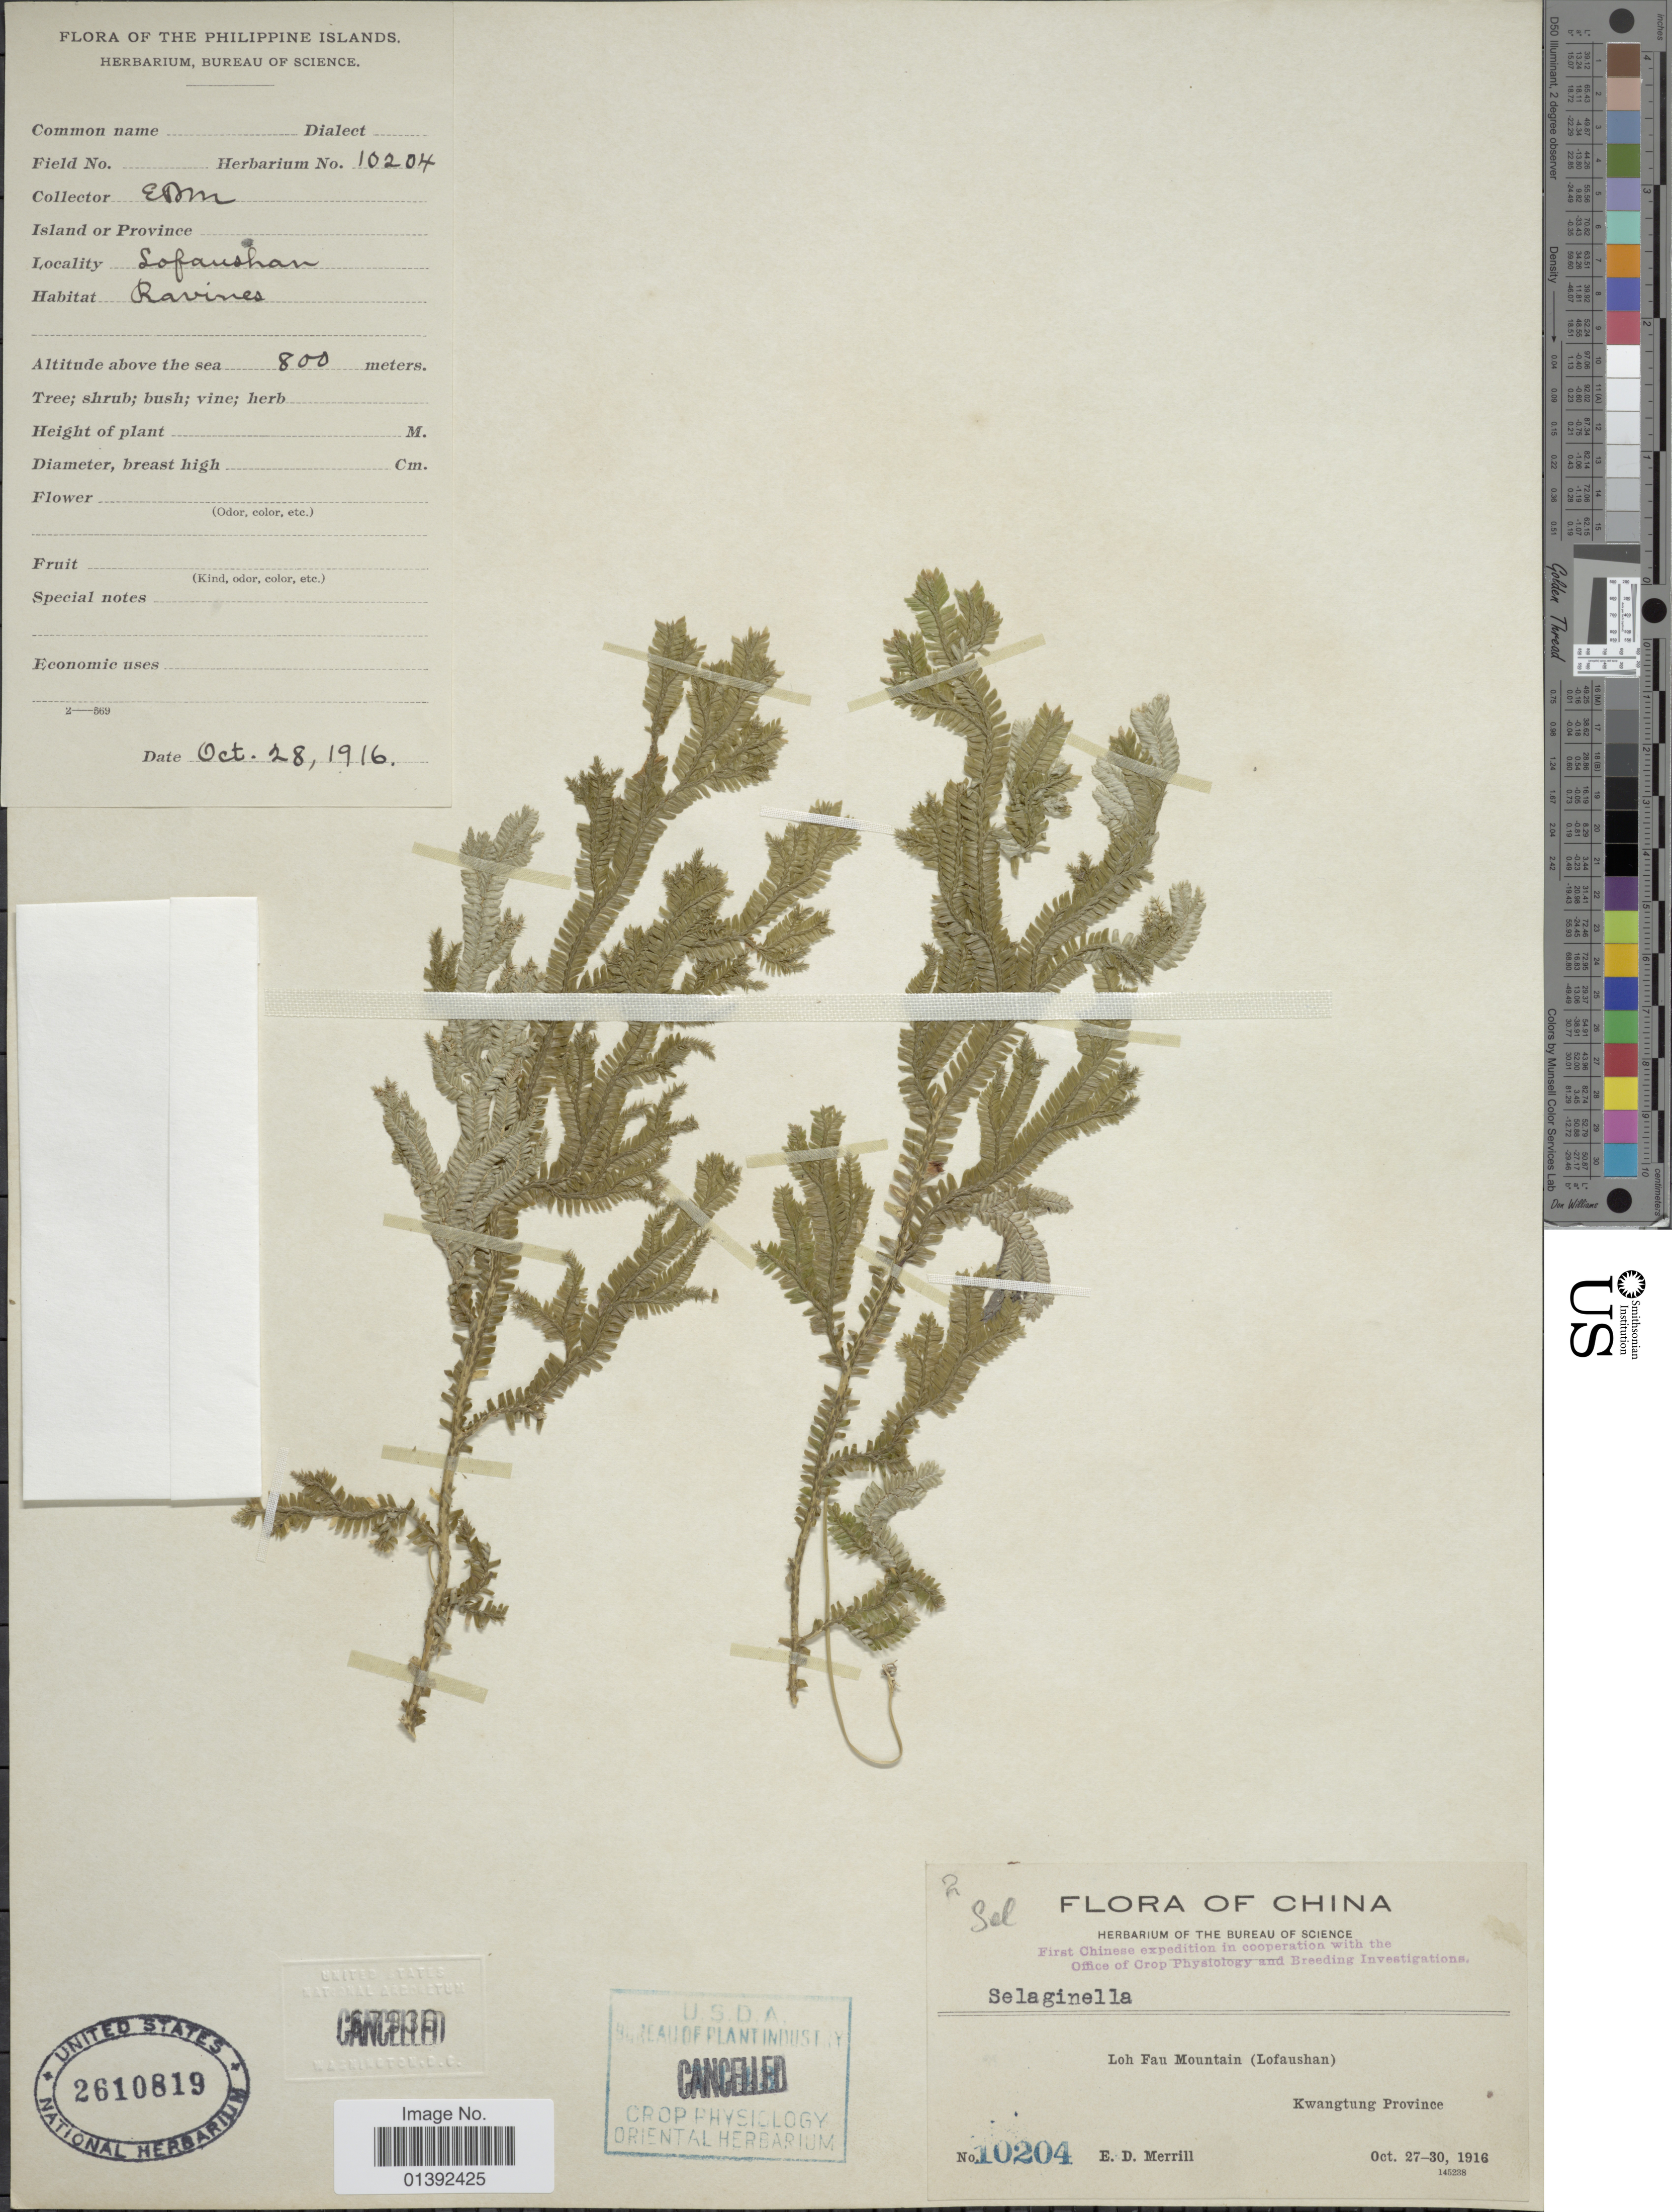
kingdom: Plantae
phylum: Tracheophyta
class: Lycopodiopsida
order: Selaginellales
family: Selaginellaceae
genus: Selaginella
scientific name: Selaginella sp.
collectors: E. D. Merrill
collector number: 10204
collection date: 1916-10-27/1916-10-30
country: China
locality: Loh Fau Mountain (Lofaushan), Kwangtung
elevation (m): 800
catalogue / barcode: US 2610819